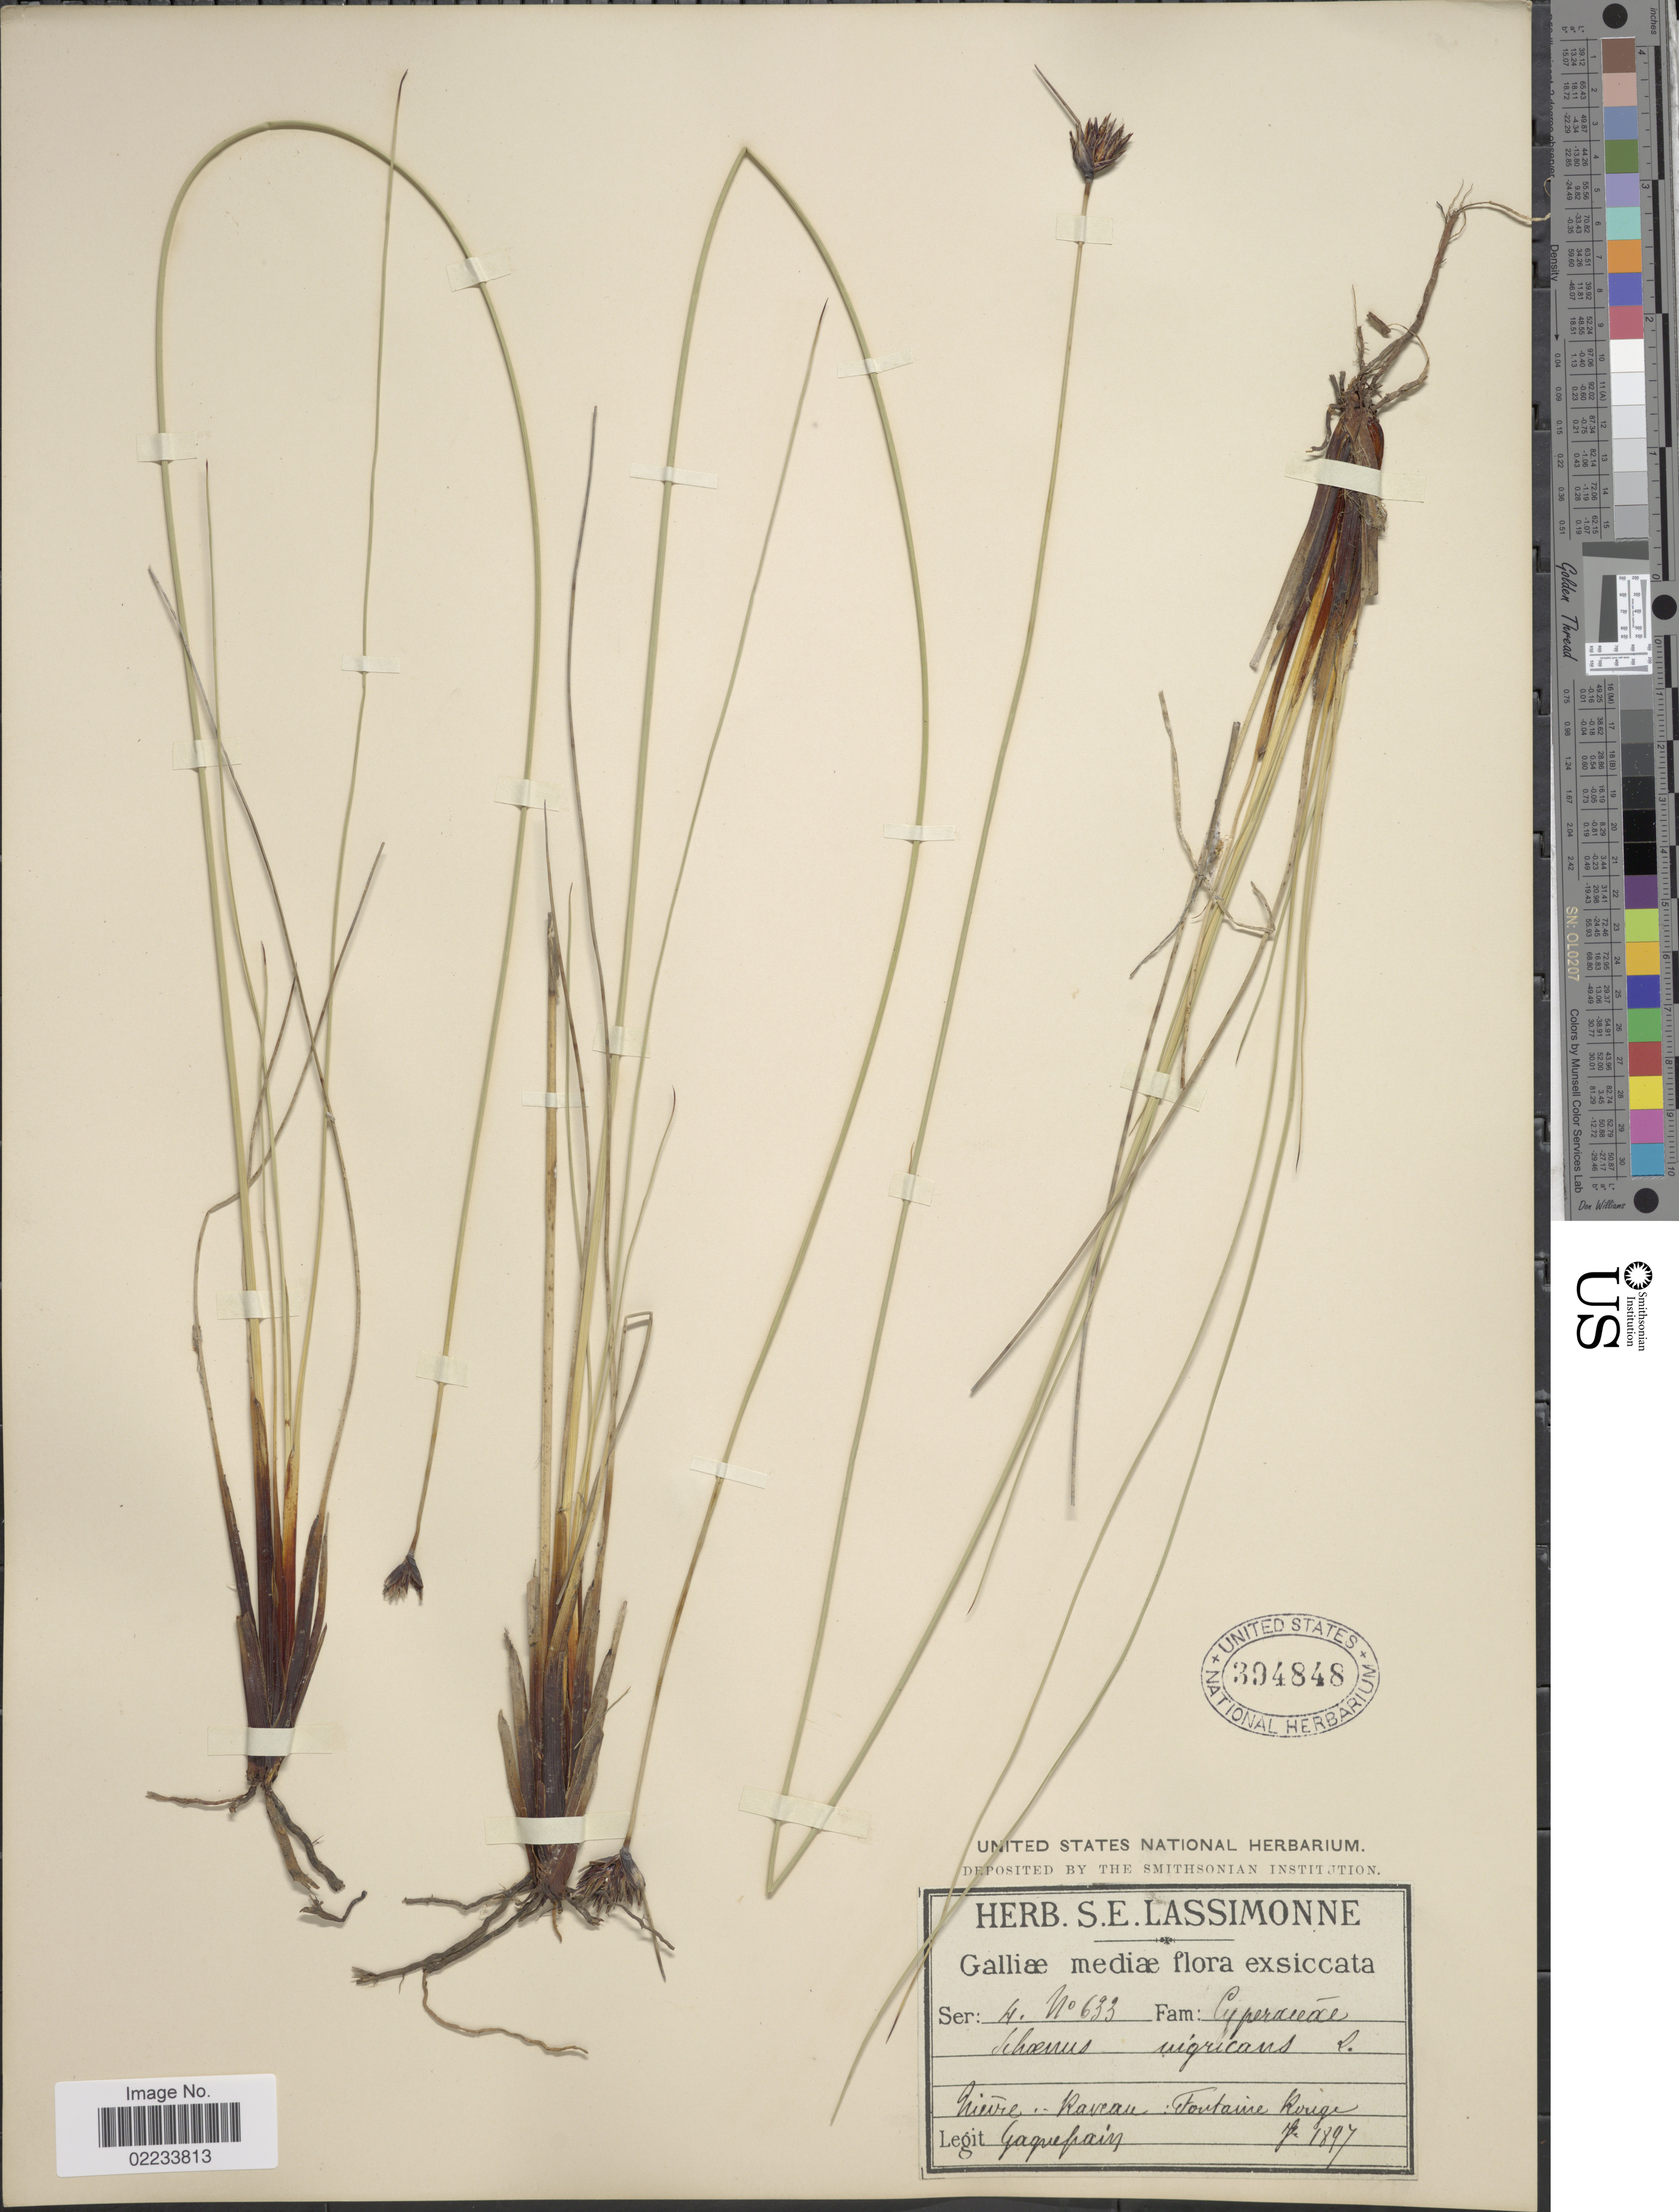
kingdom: Plantae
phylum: Tracheophyta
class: Liliopsida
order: Poales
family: Cyperaceae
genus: Schoenus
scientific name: Schoenus nigricans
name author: L.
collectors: Ex Herb. S. E. Lassimonne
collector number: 633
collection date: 1897-09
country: France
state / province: Bourgogne-Franche-Comté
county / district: Nièvre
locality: Galliæ mediæ [Central France]. Nièvre - Raveau: Fontaine Rouge.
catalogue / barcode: US 394848